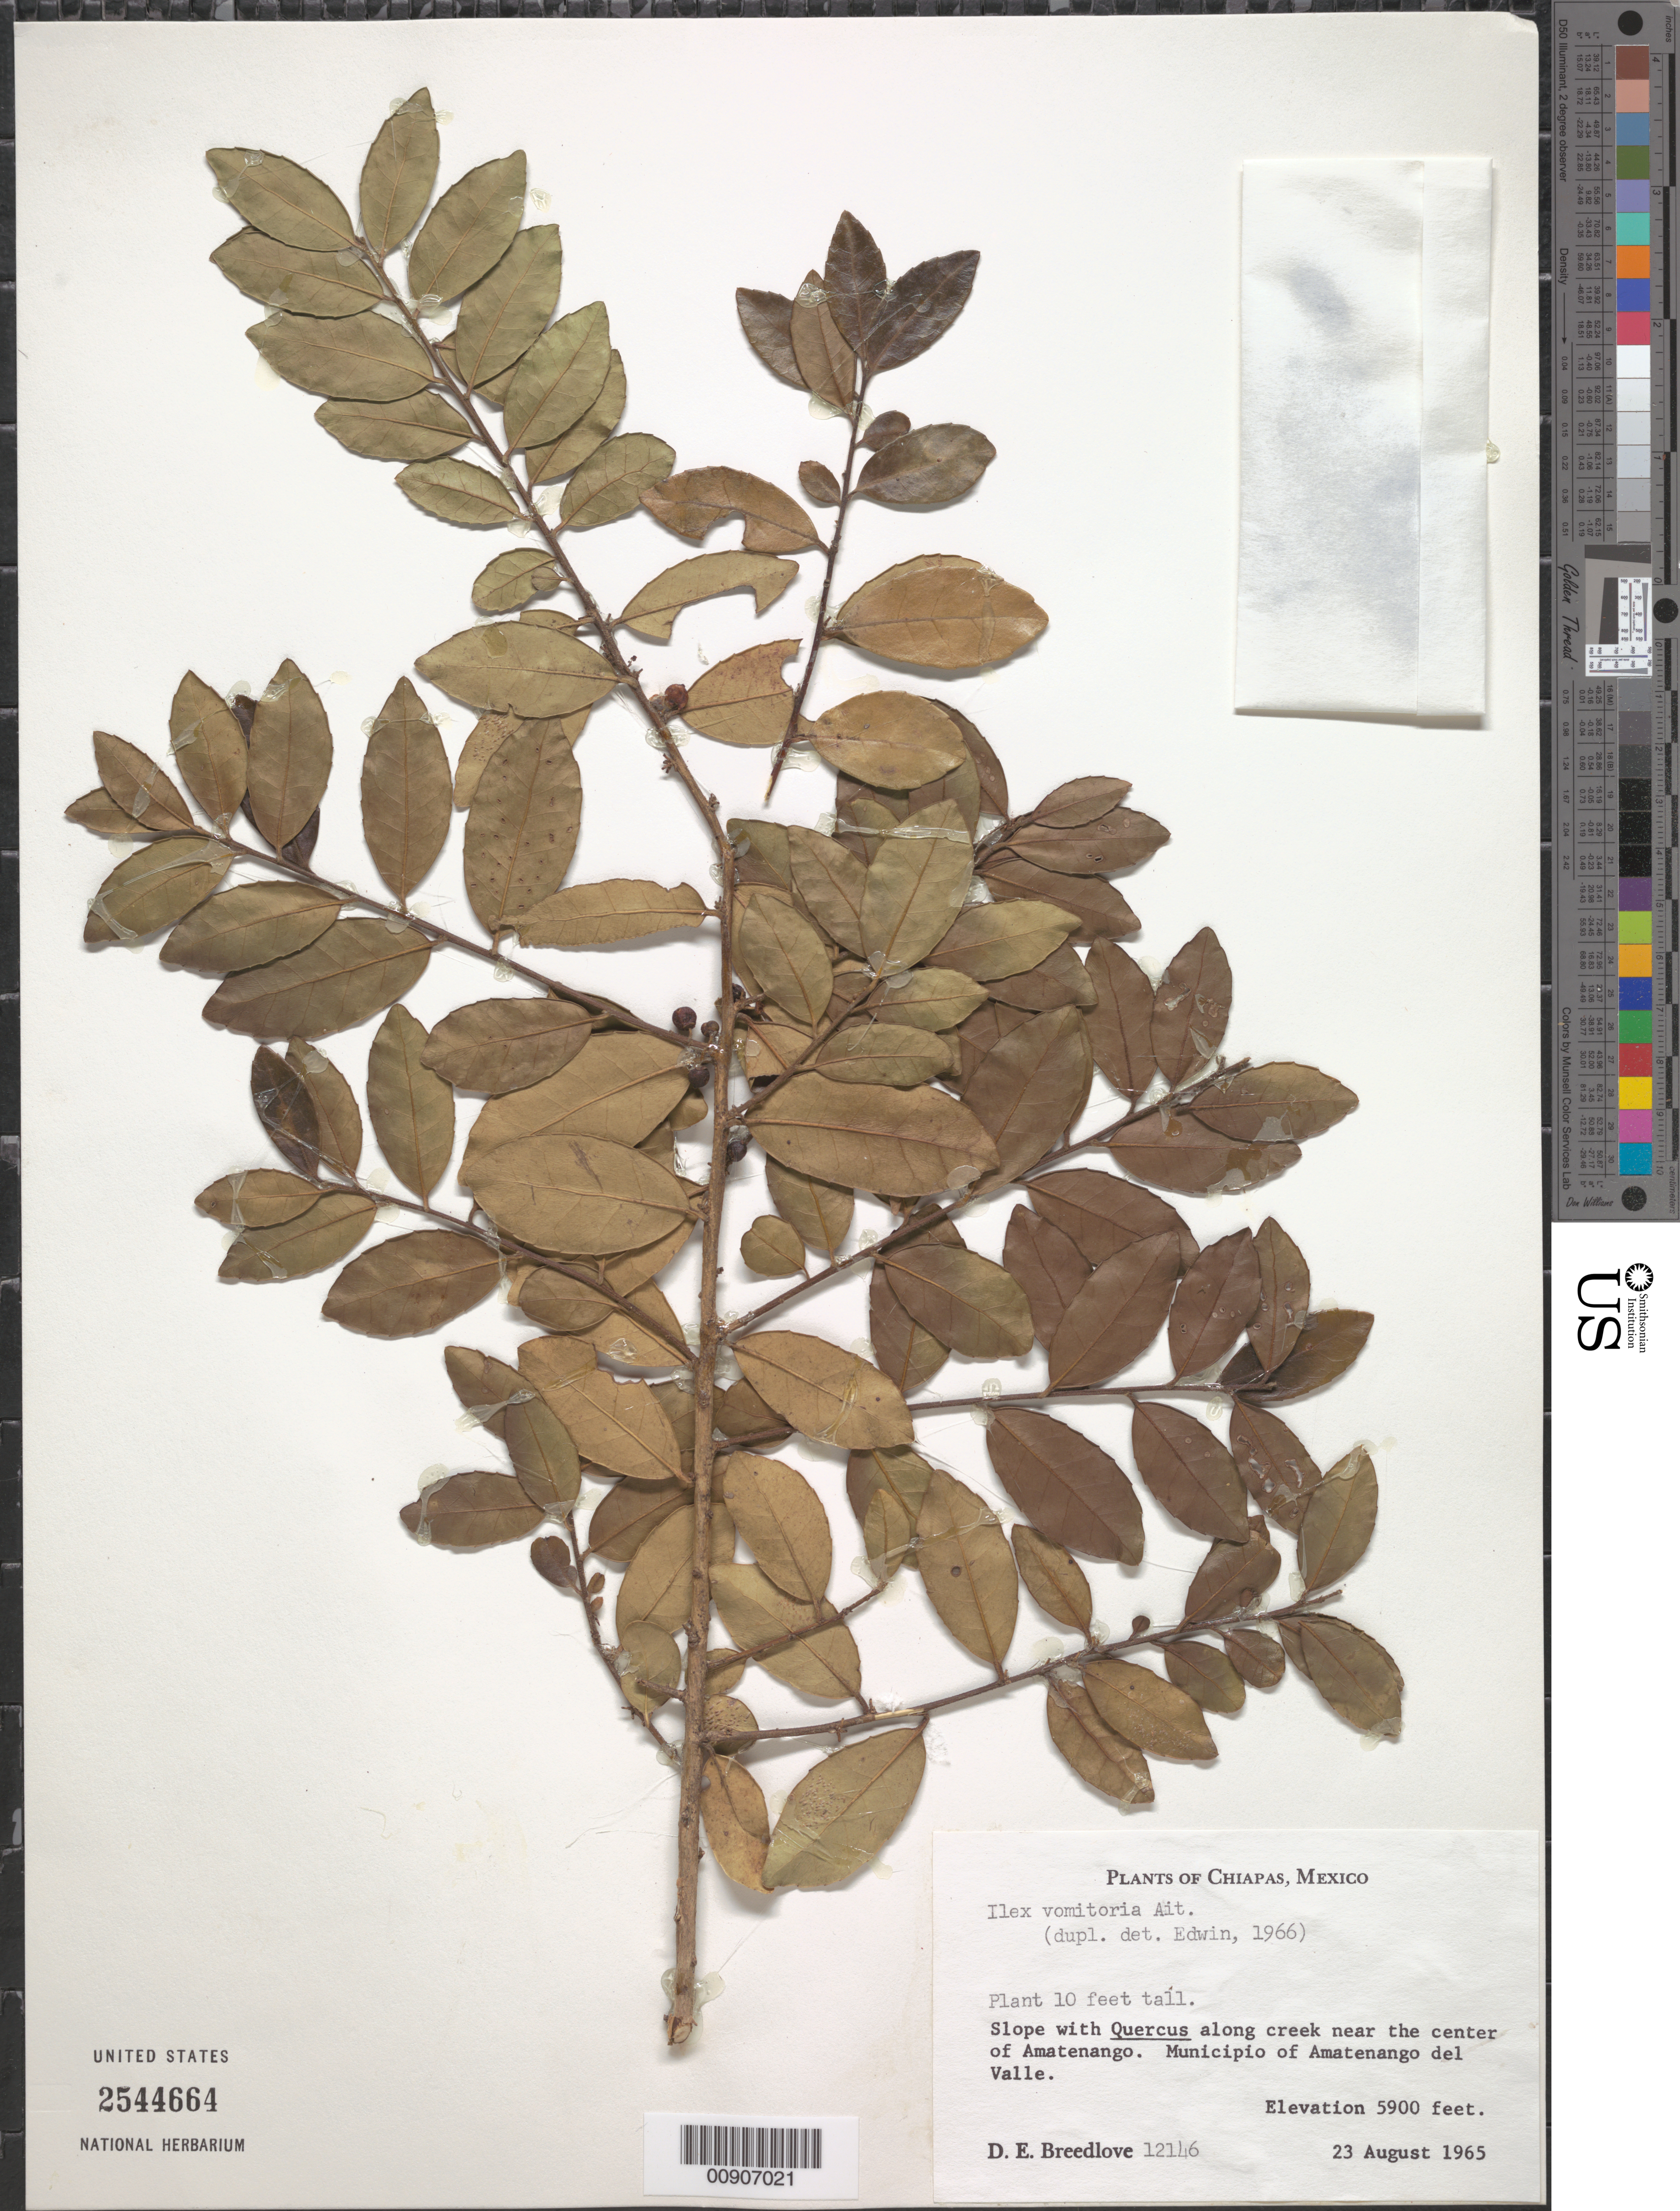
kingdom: Plantae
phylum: Tracheophyta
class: Magnoliopsida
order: Aquifoliales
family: Aquifoliaceae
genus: Ilex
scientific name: Ilex vomitoria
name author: Aiton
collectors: D. E. Breedlove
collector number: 12146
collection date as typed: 23 Aug 1965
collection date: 1965-08-23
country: Mexico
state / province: Chiapas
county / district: Amatenango del Valle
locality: Along creek near the center of Amatenango. Municipio of Amatenango del Valle, Chiapas.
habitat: Slope with Quercus along creek.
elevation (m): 1798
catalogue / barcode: US 2544664